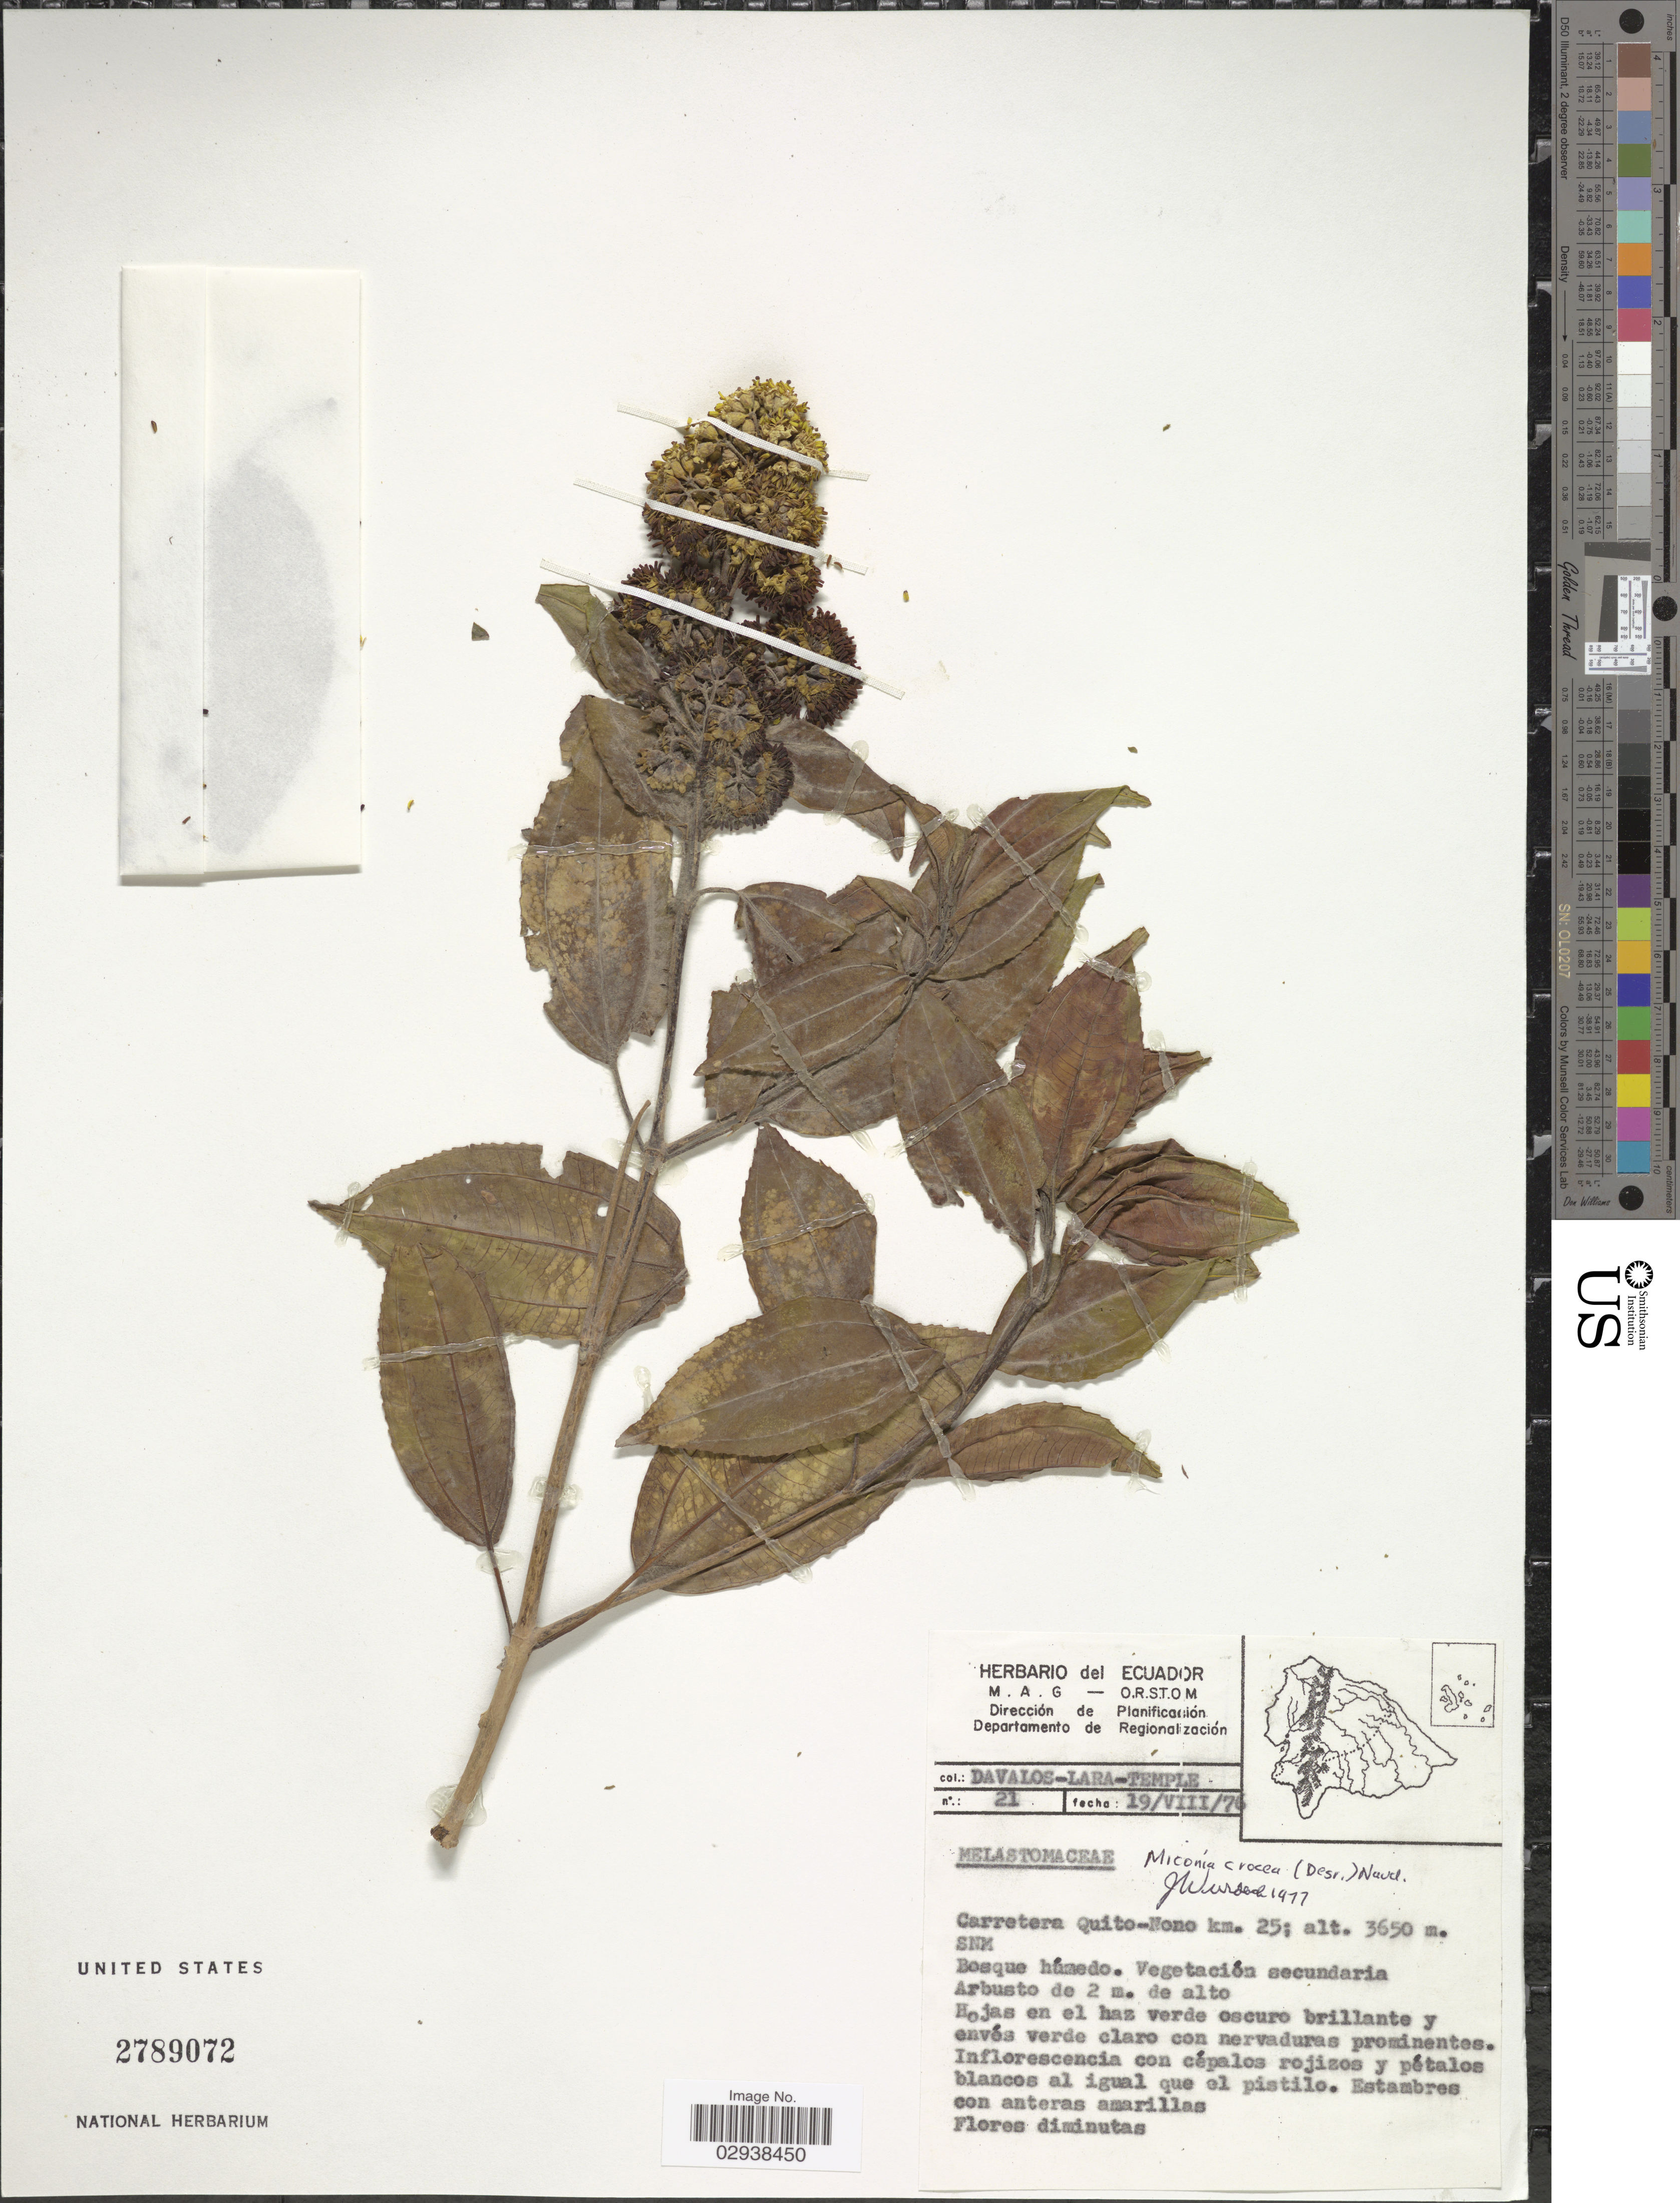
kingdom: Plantae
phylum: Tracheophyta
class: Magnoliopsida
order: Myrtales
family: Melastomataceae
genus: Miconia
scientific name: Miconia crocea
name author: (Desr.) Naudin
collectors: Davalos, Lara & Temple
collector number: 21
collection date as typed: Transcribed d/m/y: 19/8/76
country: Ecuador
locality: Carretera Quito-Nono km. 25, SNM.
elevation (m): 3650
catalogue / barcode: US 2789072